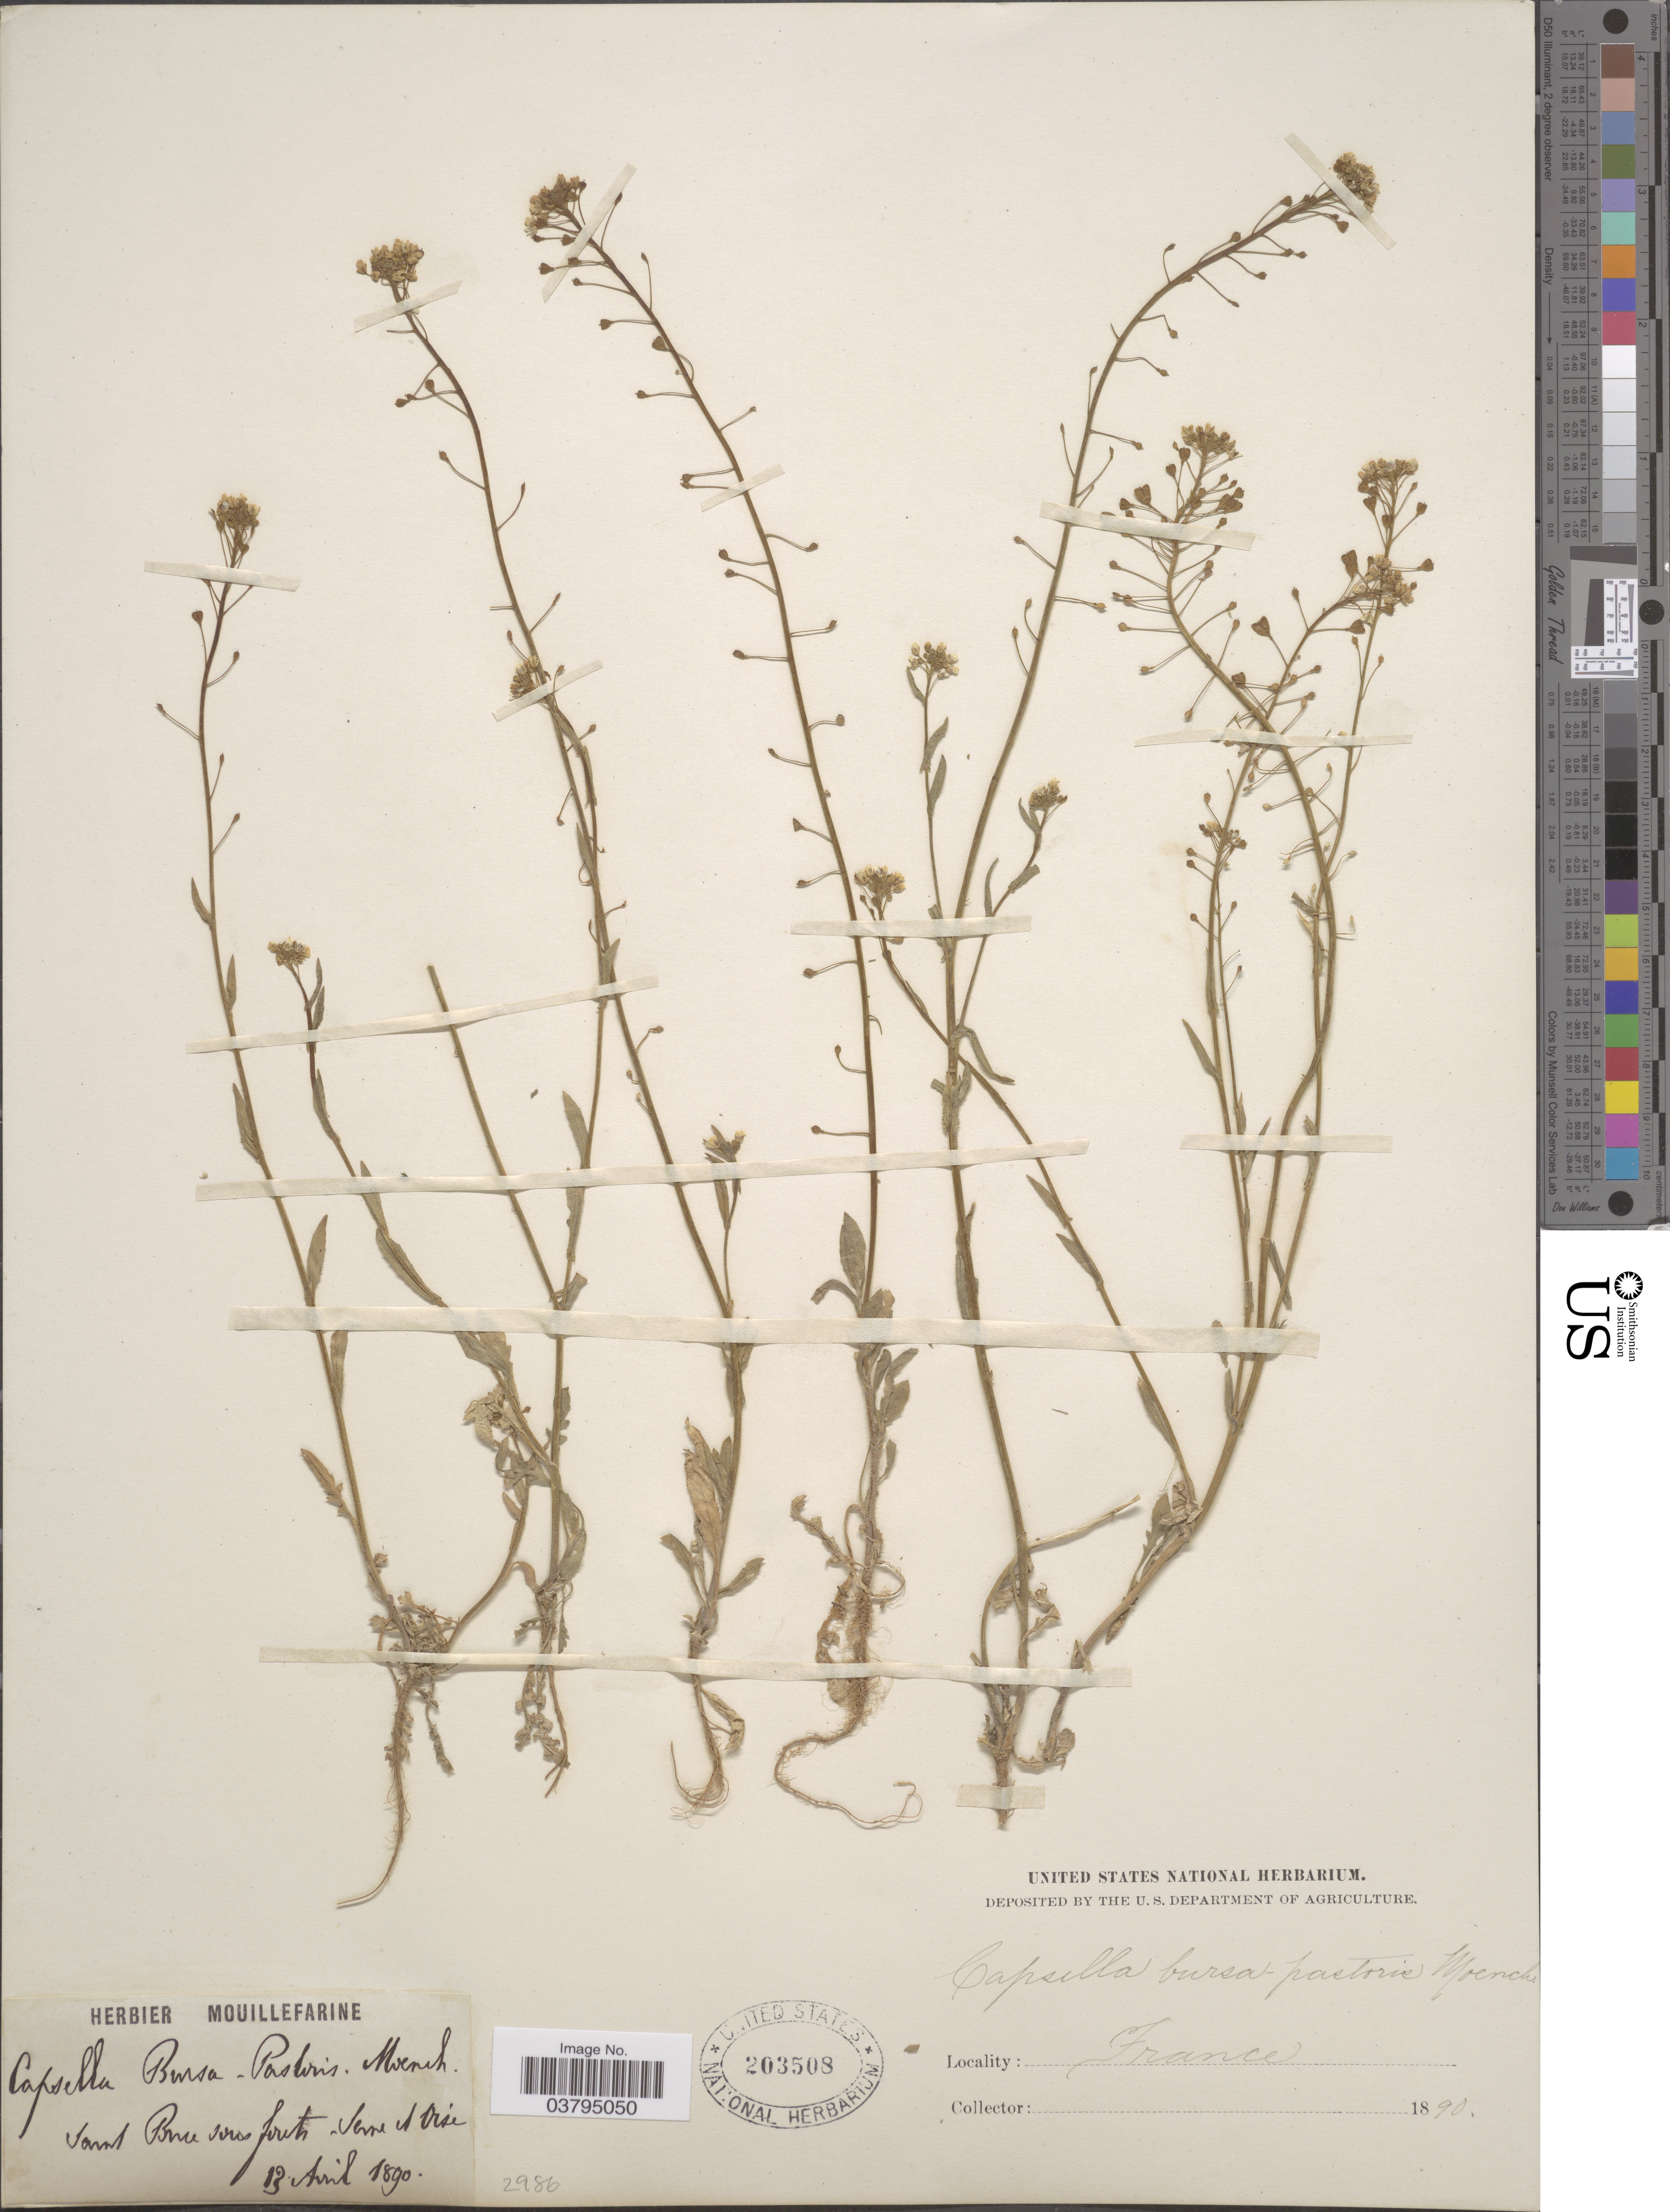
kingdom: Plantae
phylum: Tracheophyta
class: Magnoliopsida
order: Brassicales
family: Brassicaceae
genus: Capsella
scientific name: Capsella bursa-pastoris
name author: (L.) Medik.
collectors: ex herb. Mouillefarine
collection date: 1890-04-13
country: France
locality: Saint [illegible text] sous forets - Seine et Oise.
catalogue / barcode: US 203508